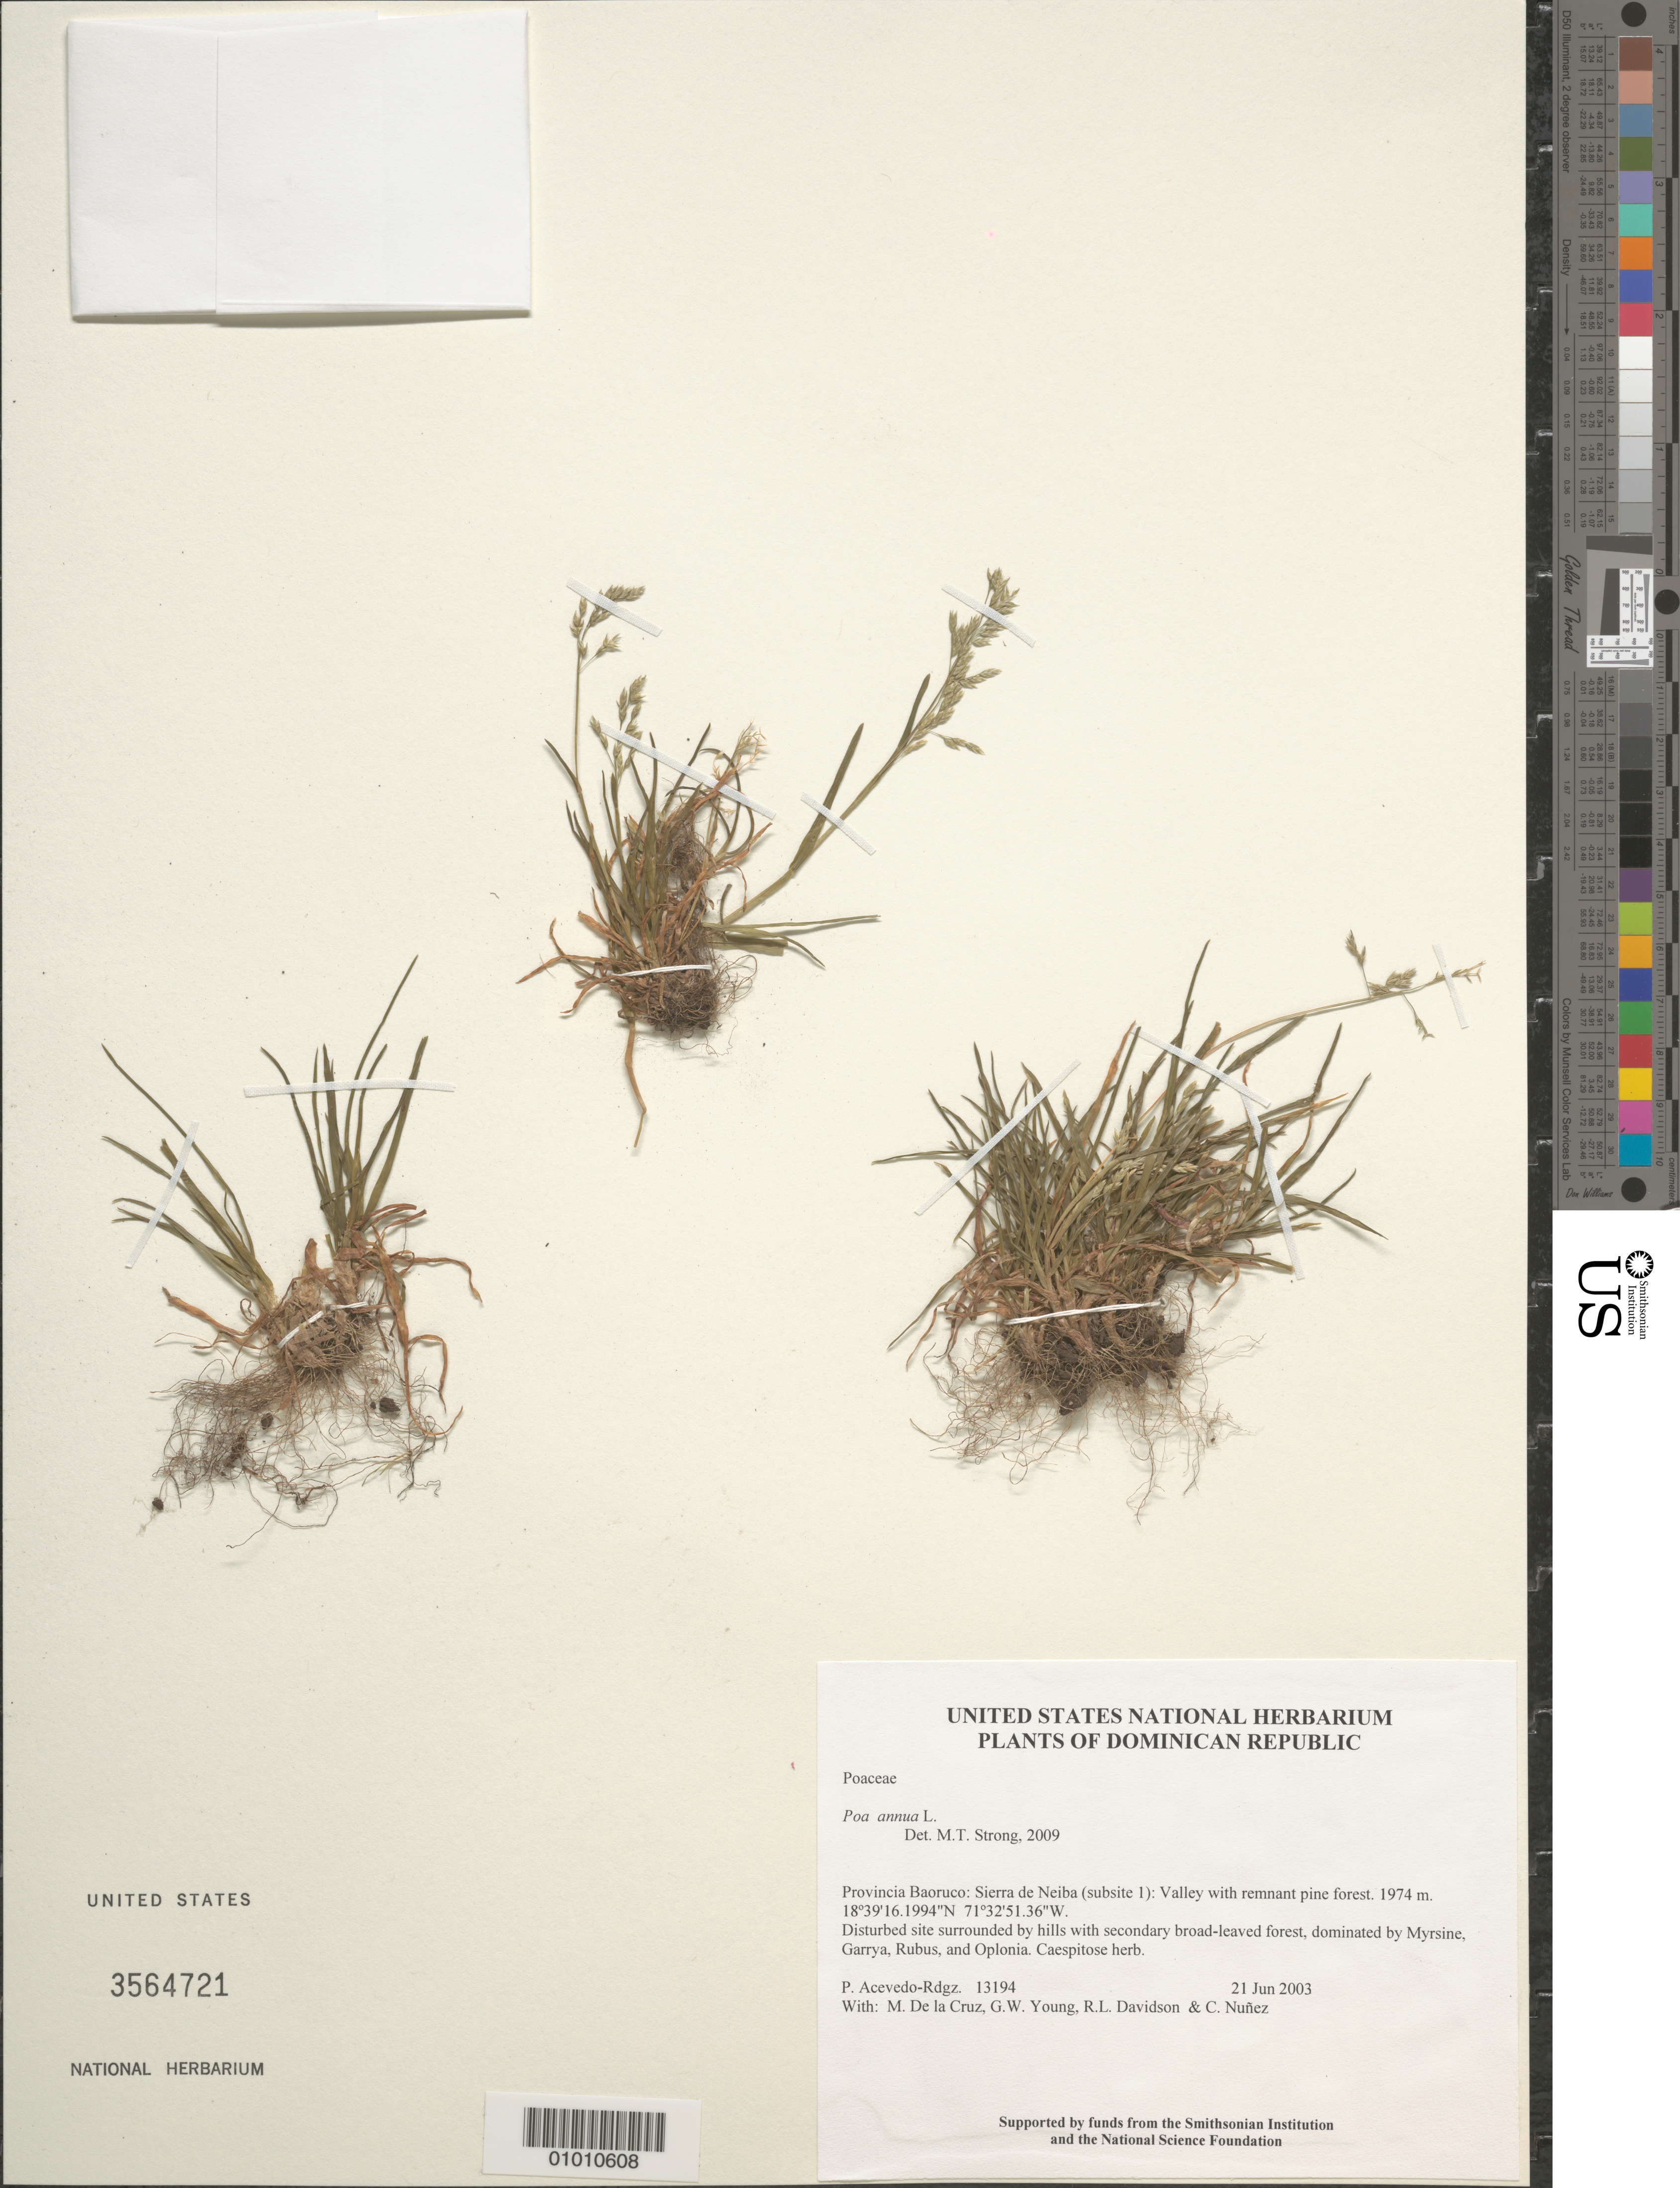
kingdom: Plantae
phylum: Tracheophyta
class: Liliopsida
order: Poales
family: Poaceae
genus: Poa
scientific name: Poa annua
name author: L.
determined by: Strong, M. T., (US), Smithsonian Institution - National Museum of Natural History (UNITED STATES)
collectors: P. Acevedo-Rodr., M. de la Cruz, J. Rawlins, G. Young, R. Davidson & C. Nunez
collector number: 13194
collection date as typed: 21 Jun 2003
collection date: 2003-06-21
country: Dominican Republic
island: Hispaniola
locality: Provincia Baoruco: Sierra de Neiba (subsite 1): Valley with remnant pine forest.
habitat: Disturbed site surrounded by hills with secondary broad-leaved forest, dominated by Myrsine, Garrya, Rubus, and Oplonia.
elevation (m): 1974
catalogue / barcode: US 3564721